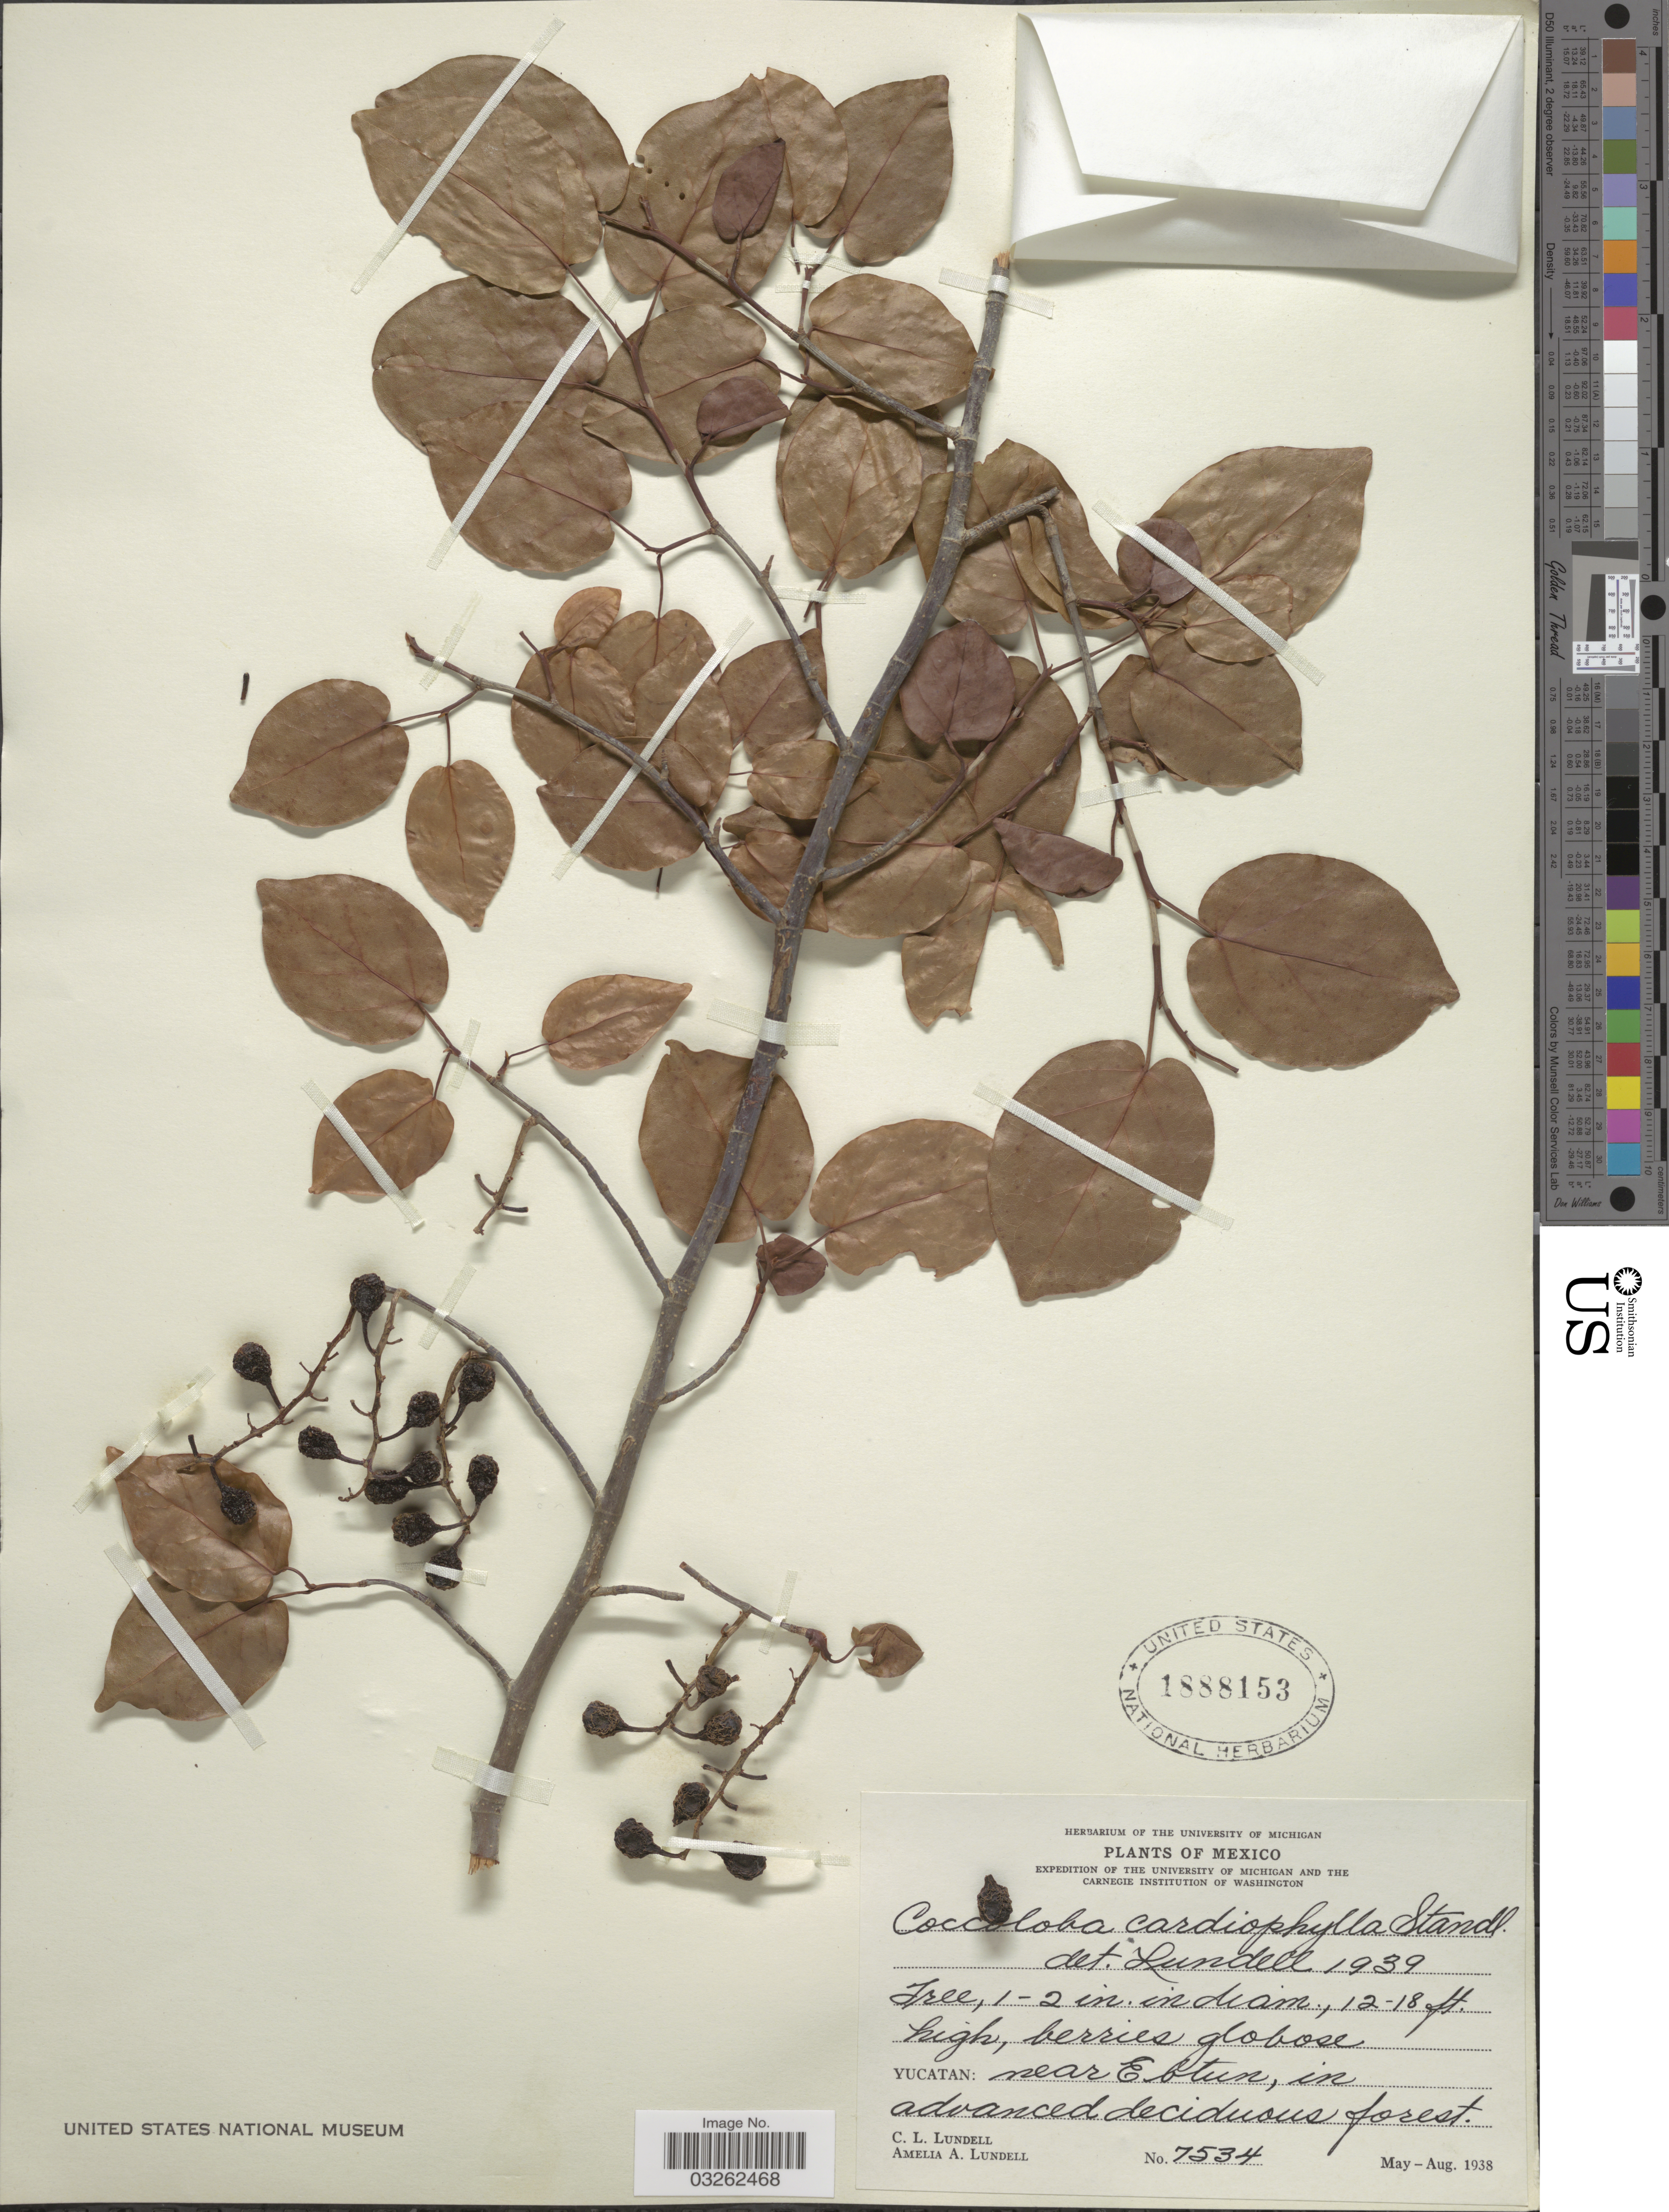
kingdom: Plantae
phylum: Tracheophyta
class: Magnoliopsida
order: Caryophyllales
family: Polygonaceae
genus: Coccoloba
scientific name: Coccoloba acapulcensis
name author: Standl.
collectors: C. L. Lundell & A. A. Lundell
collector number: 7534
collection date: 1938-05/1938-08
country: Mexico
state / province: Yucatán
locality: Near Ebtun, in advanced deciduous forest.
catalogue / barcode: US 1888153